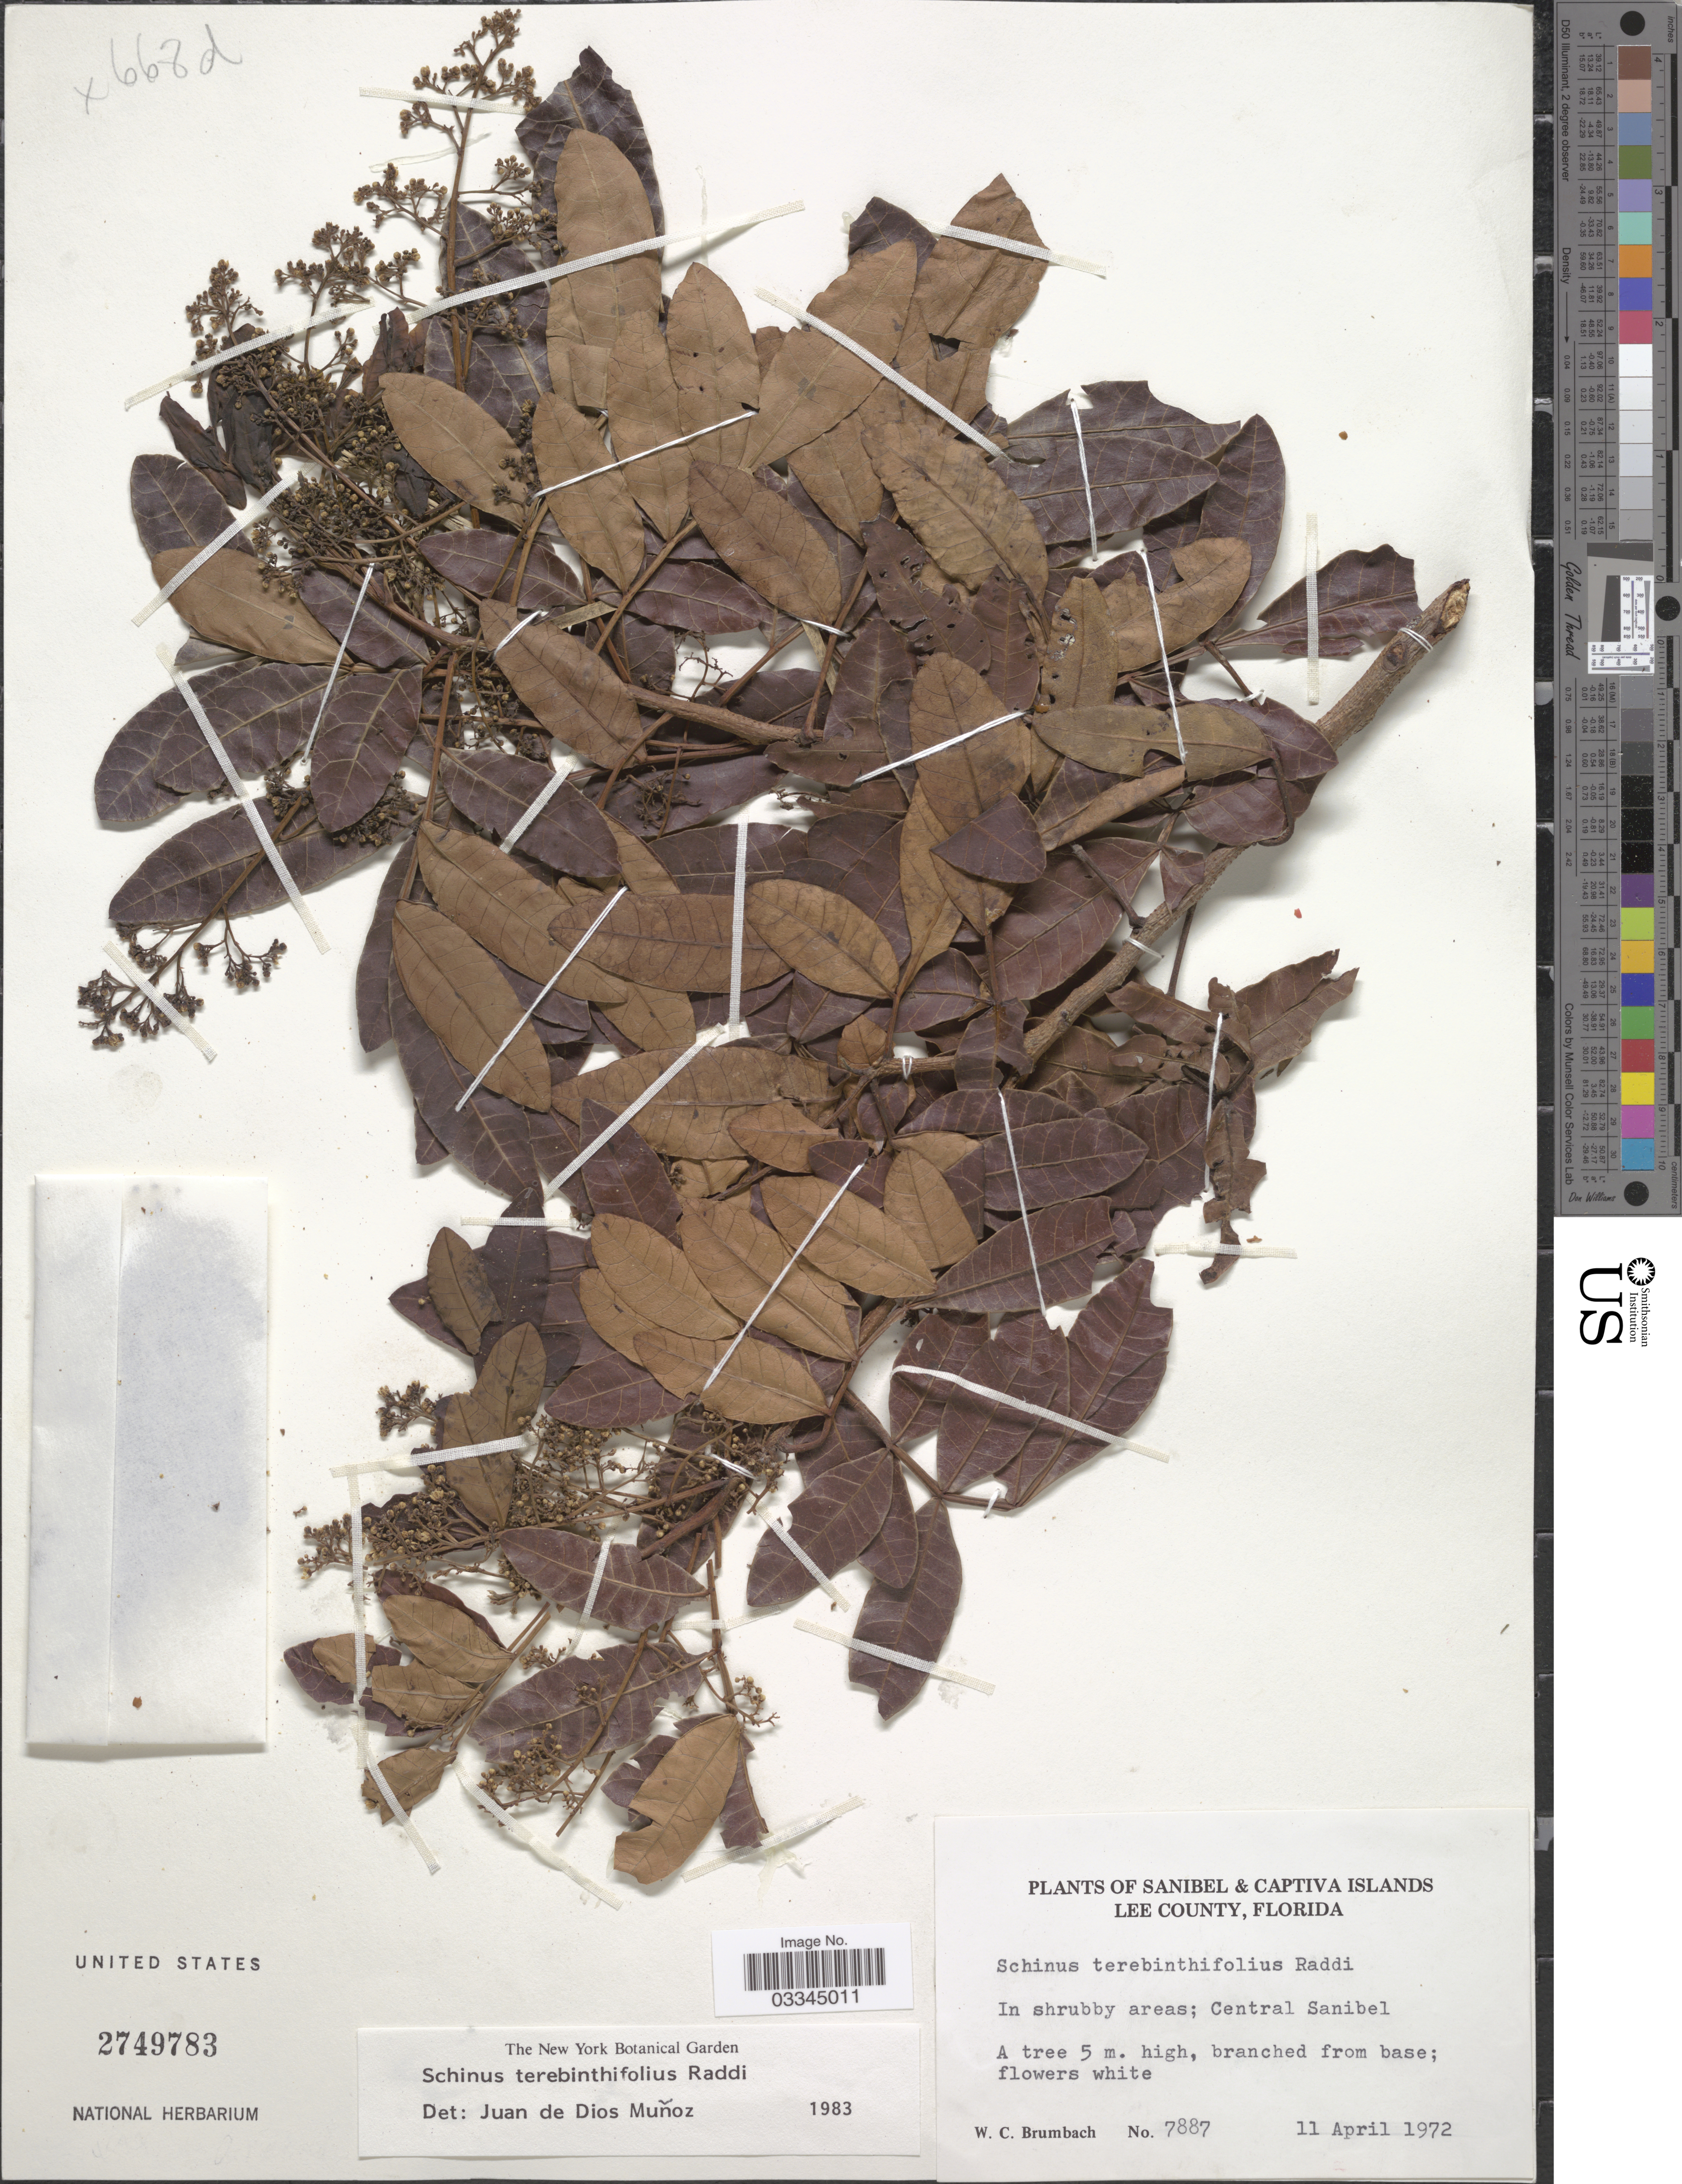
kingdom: Plantae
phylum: Tracheophyta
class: Magnoliopsida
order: Sapindales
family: Anacardiaceae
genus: Schinus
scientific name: Schinus terebinthifolia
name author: Raddi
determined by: Mitchell, John D.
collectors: W. C. Brumbach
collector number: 7887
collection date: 1972-04-11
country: United States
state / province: Florida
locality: Sanibel & Captiva Islands. Lee County. Central Sanibel.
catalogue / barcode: US 2749783